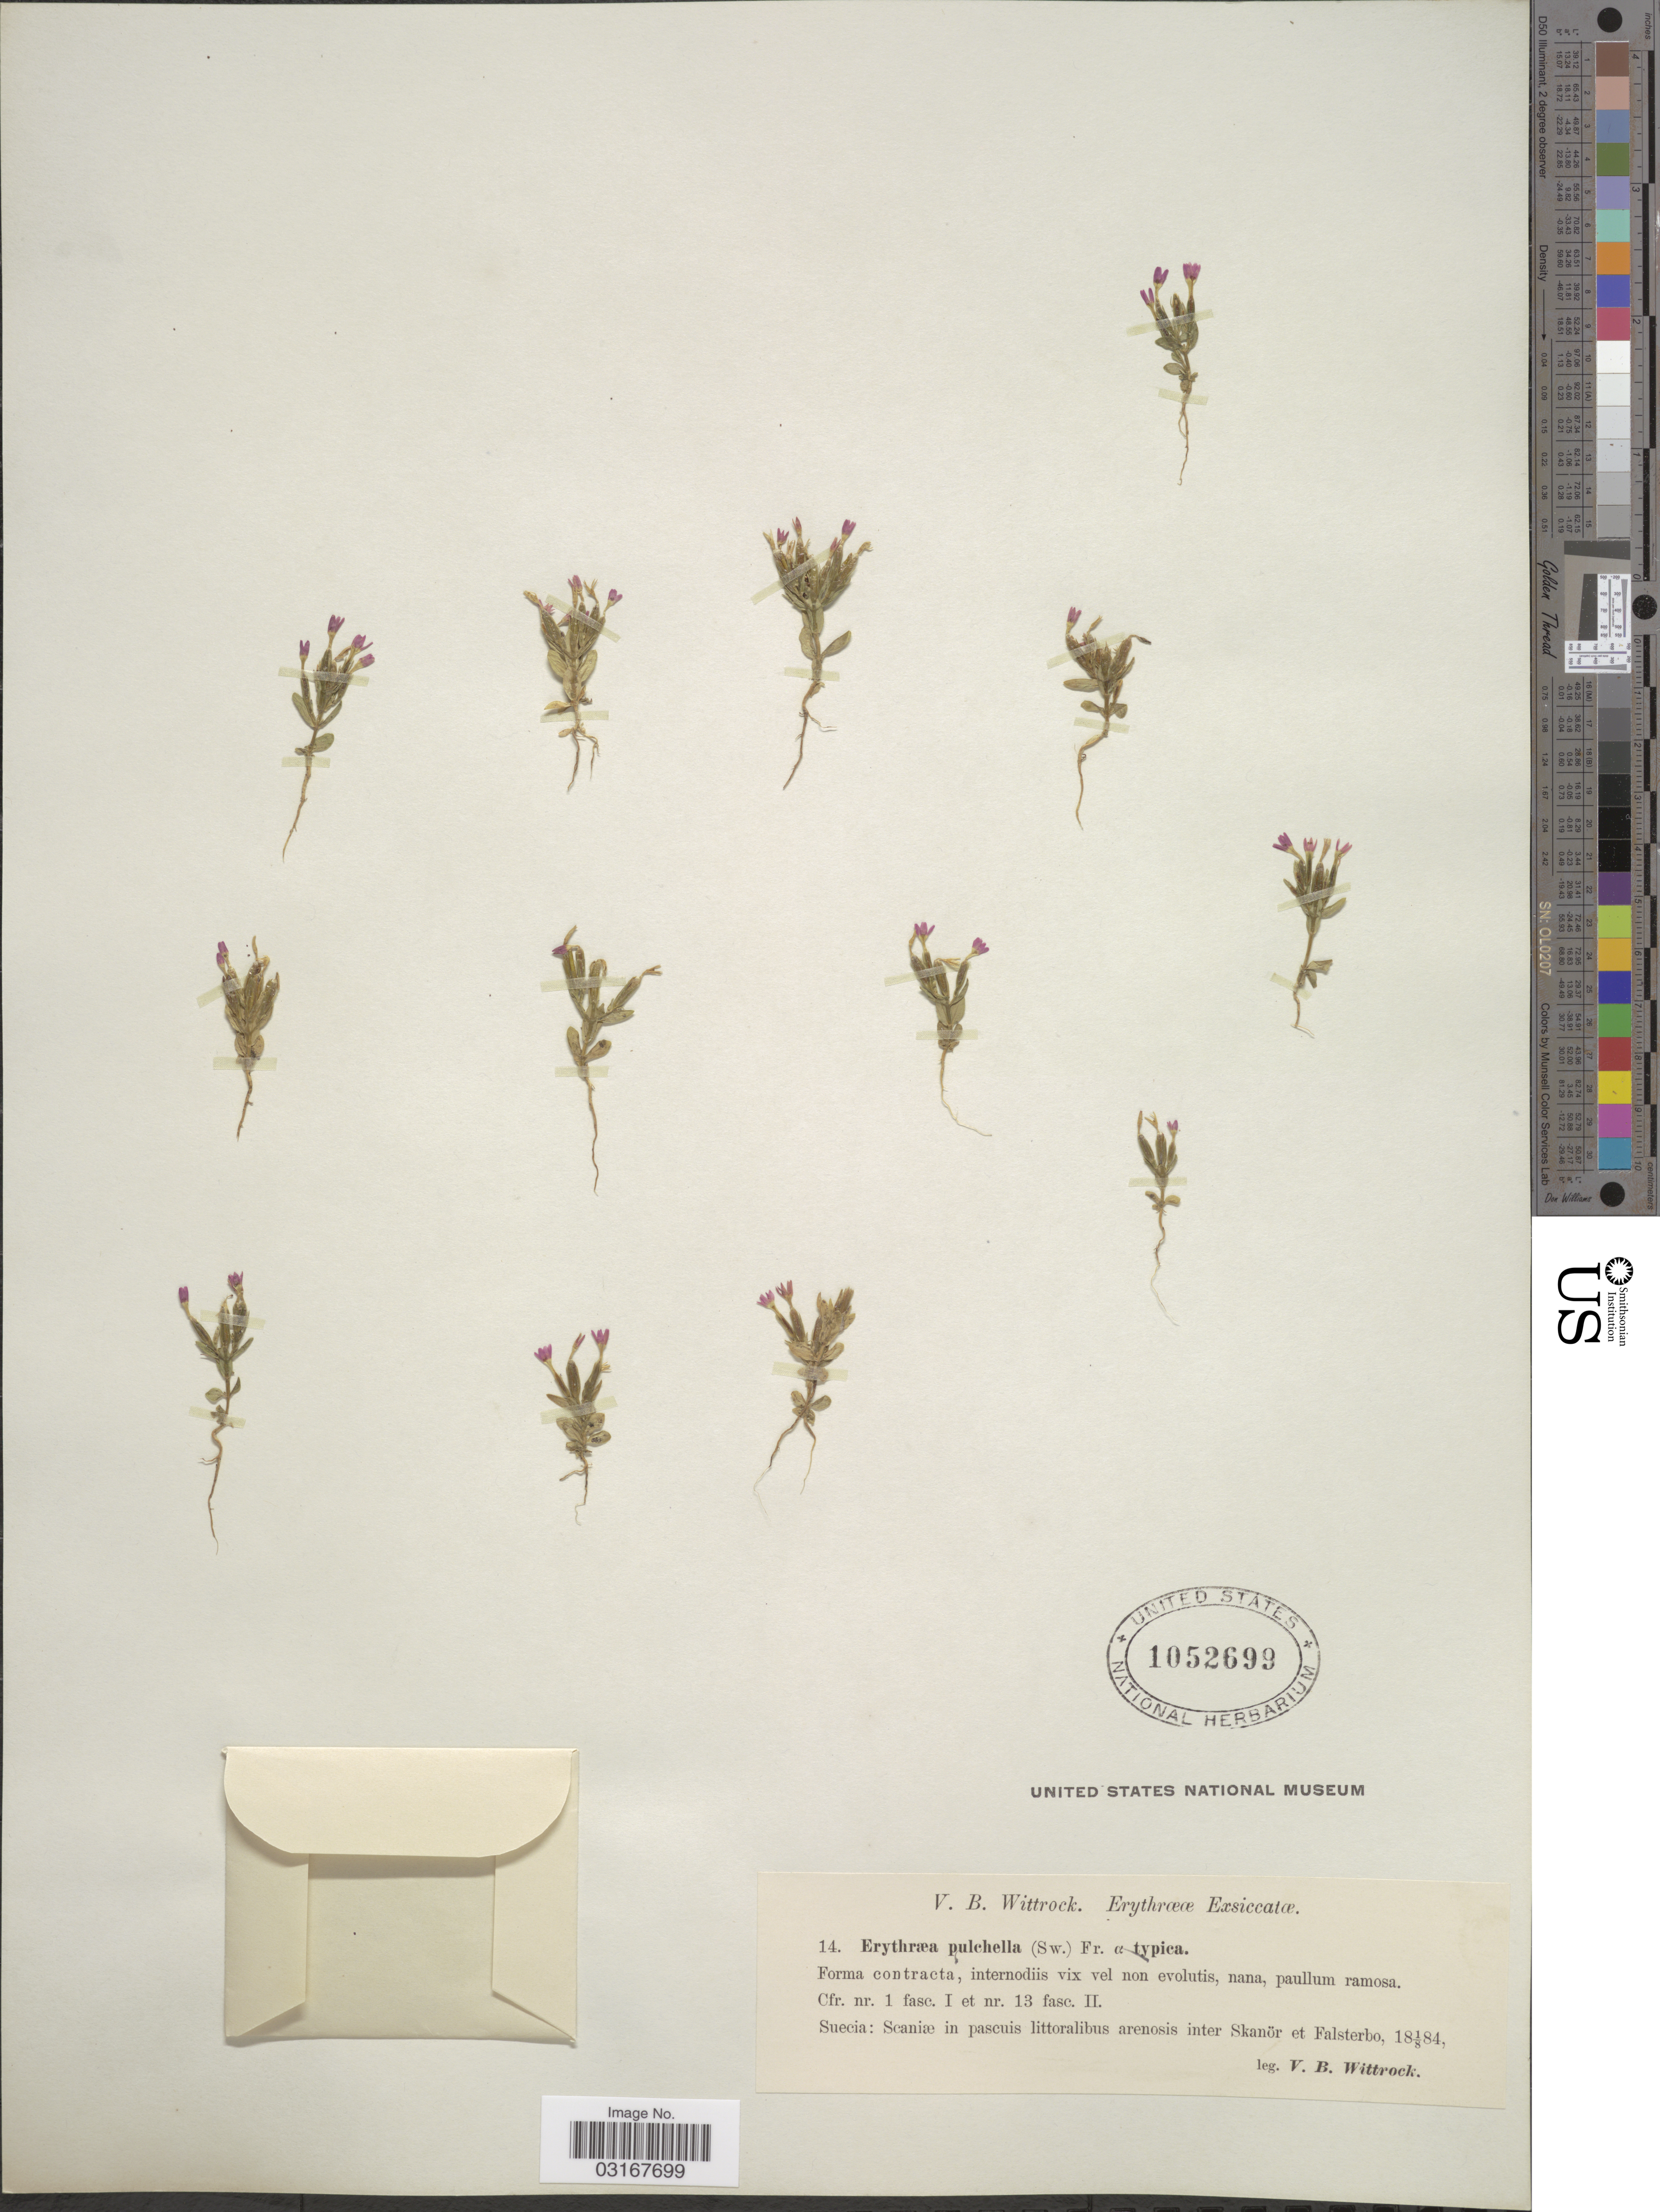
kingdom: Plantae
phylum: Tracheophyta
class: Magnoliopsida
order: Gentianales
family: Gentianaceae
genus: Centaurium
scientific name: Centaurium pulchellum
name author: (Sw.) Druce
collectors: V. Wittrock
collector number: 14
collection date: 1884-08-01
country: Sweden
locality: Suecia: Scaniæ in pascuis littoralibus arenosis inter Skanör et Falsterbo.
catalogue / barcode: US 1052699